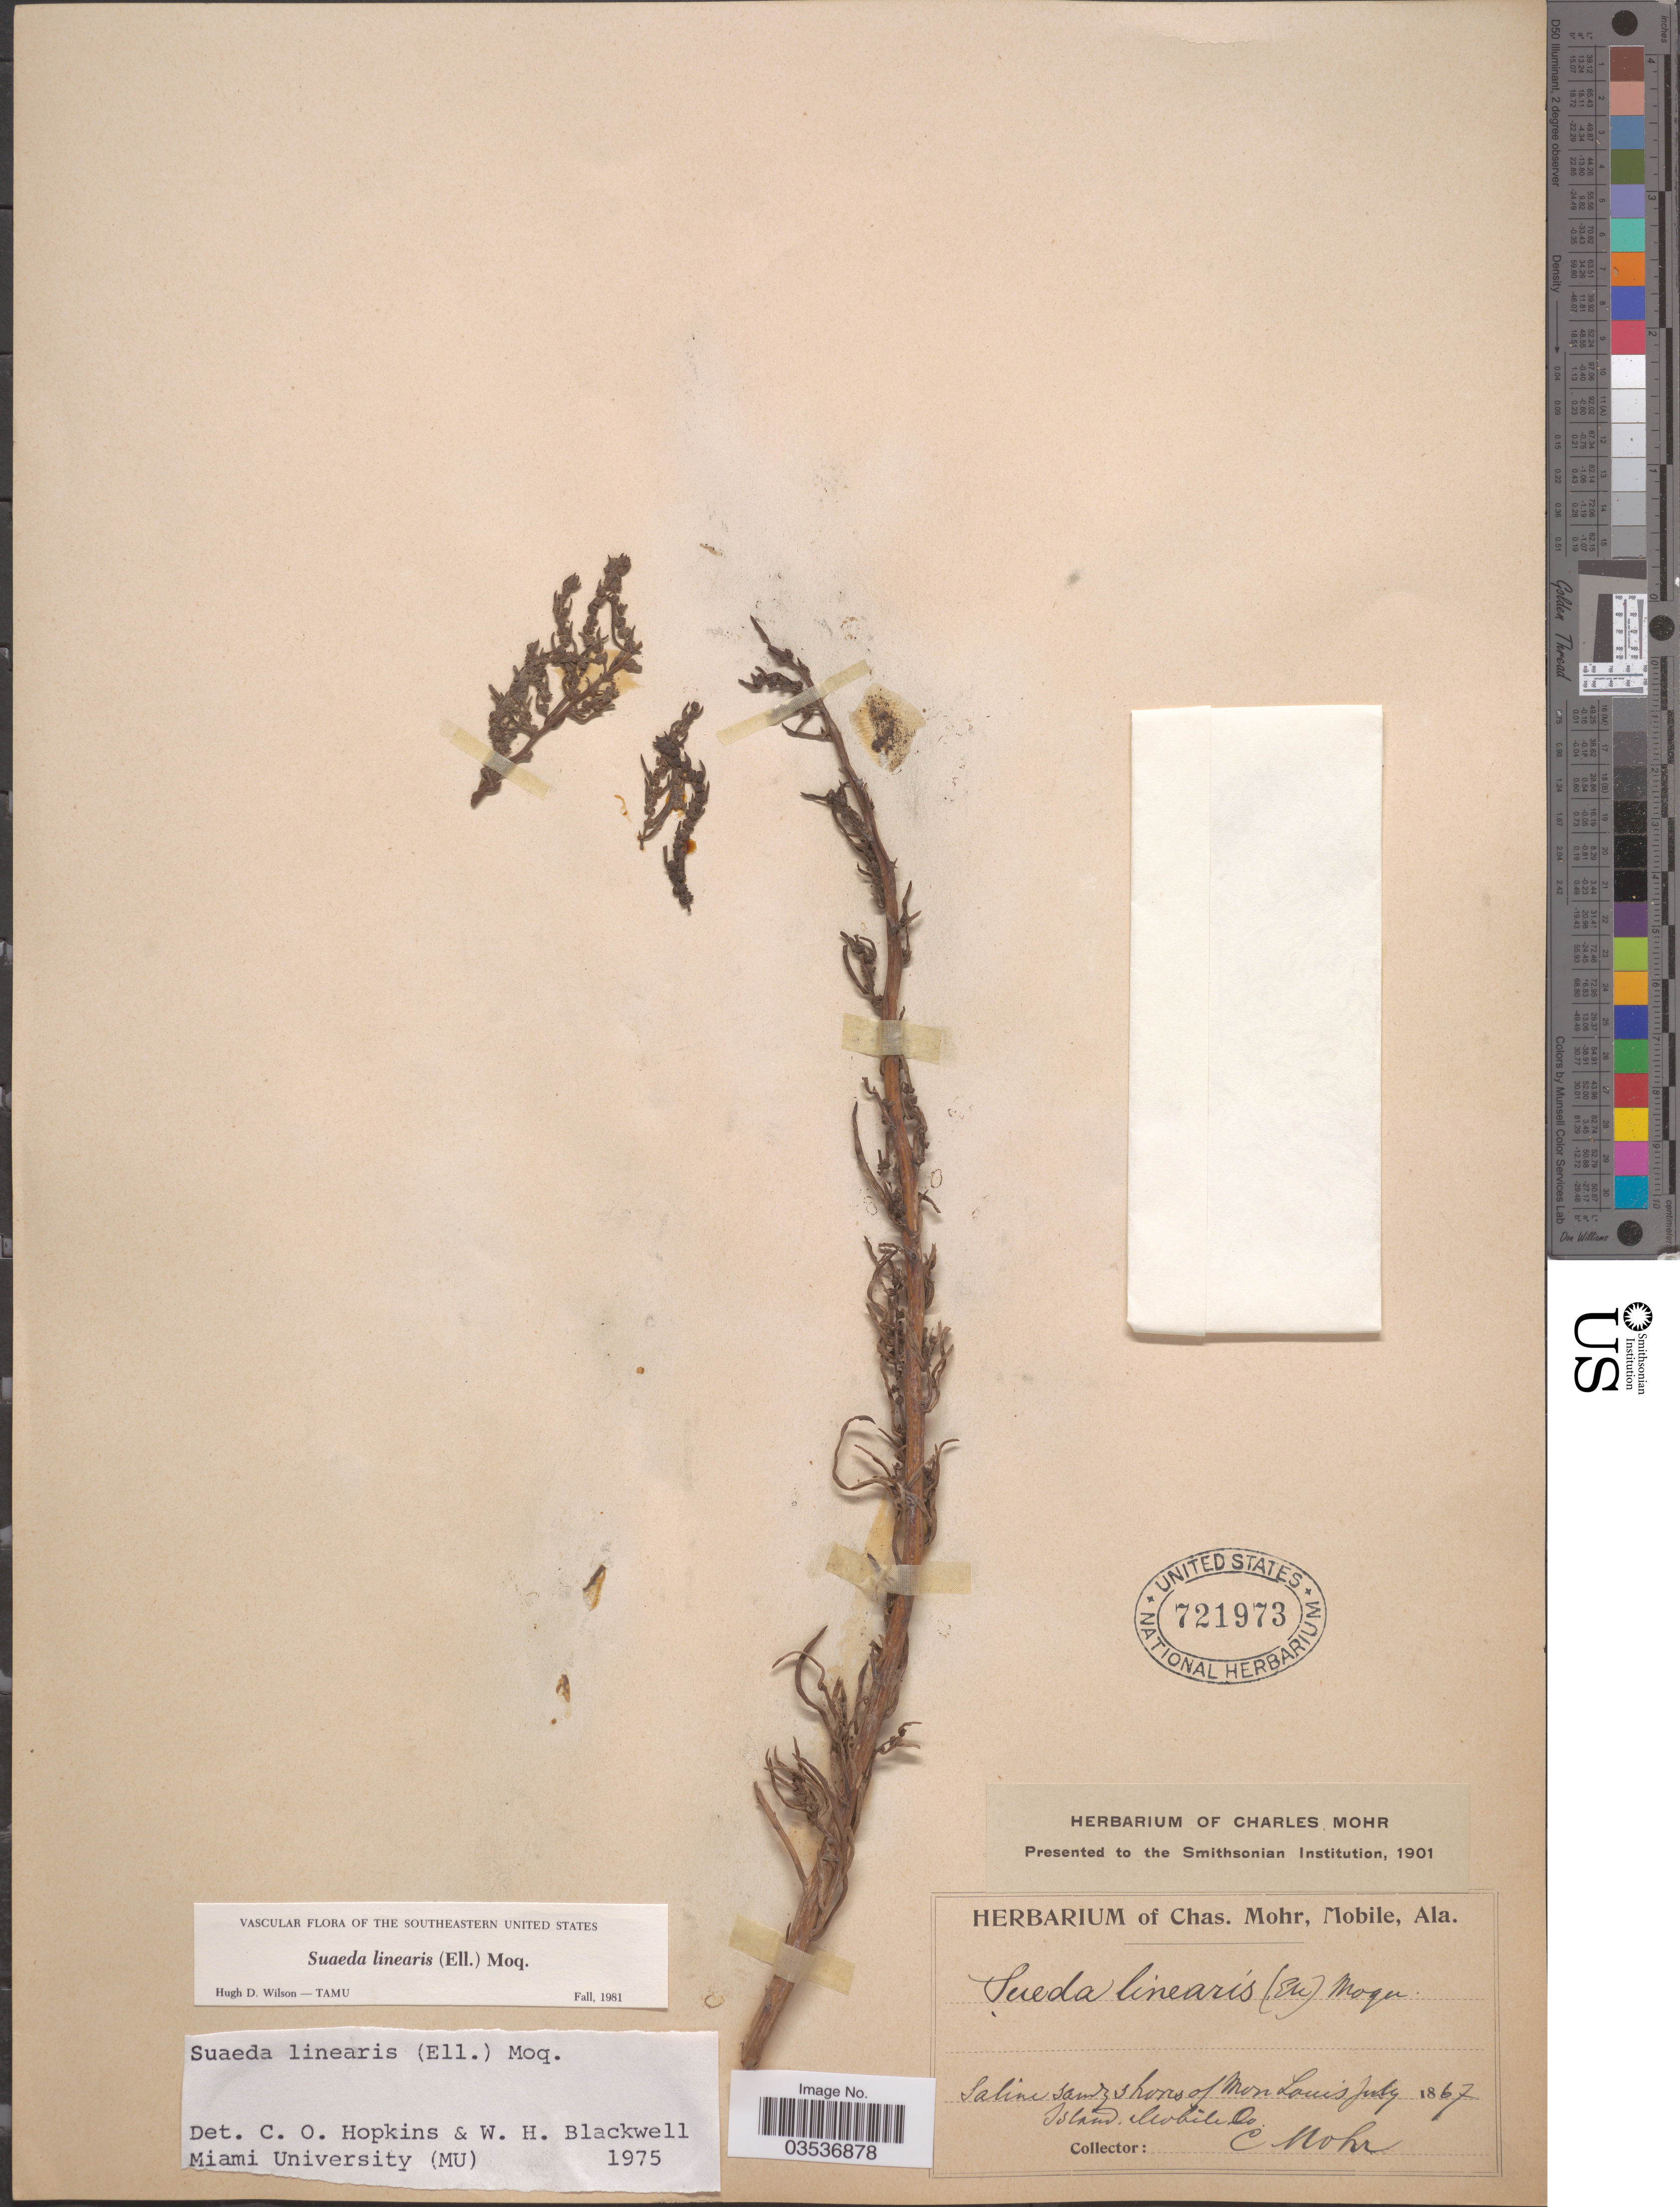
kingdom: Plantae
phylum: Tracheophyta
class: Magnoliopsida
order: Caryophyllales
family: Amaranthaceae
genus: Dondia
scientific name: Dondia linearis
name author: (Elliott) A. Heller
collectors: Mohr, C. T. (herbarium)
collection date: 1867-07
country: United States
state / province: Alabama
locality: Shores of Mon Louis Island, Mobile Co.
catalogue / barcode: US 721973